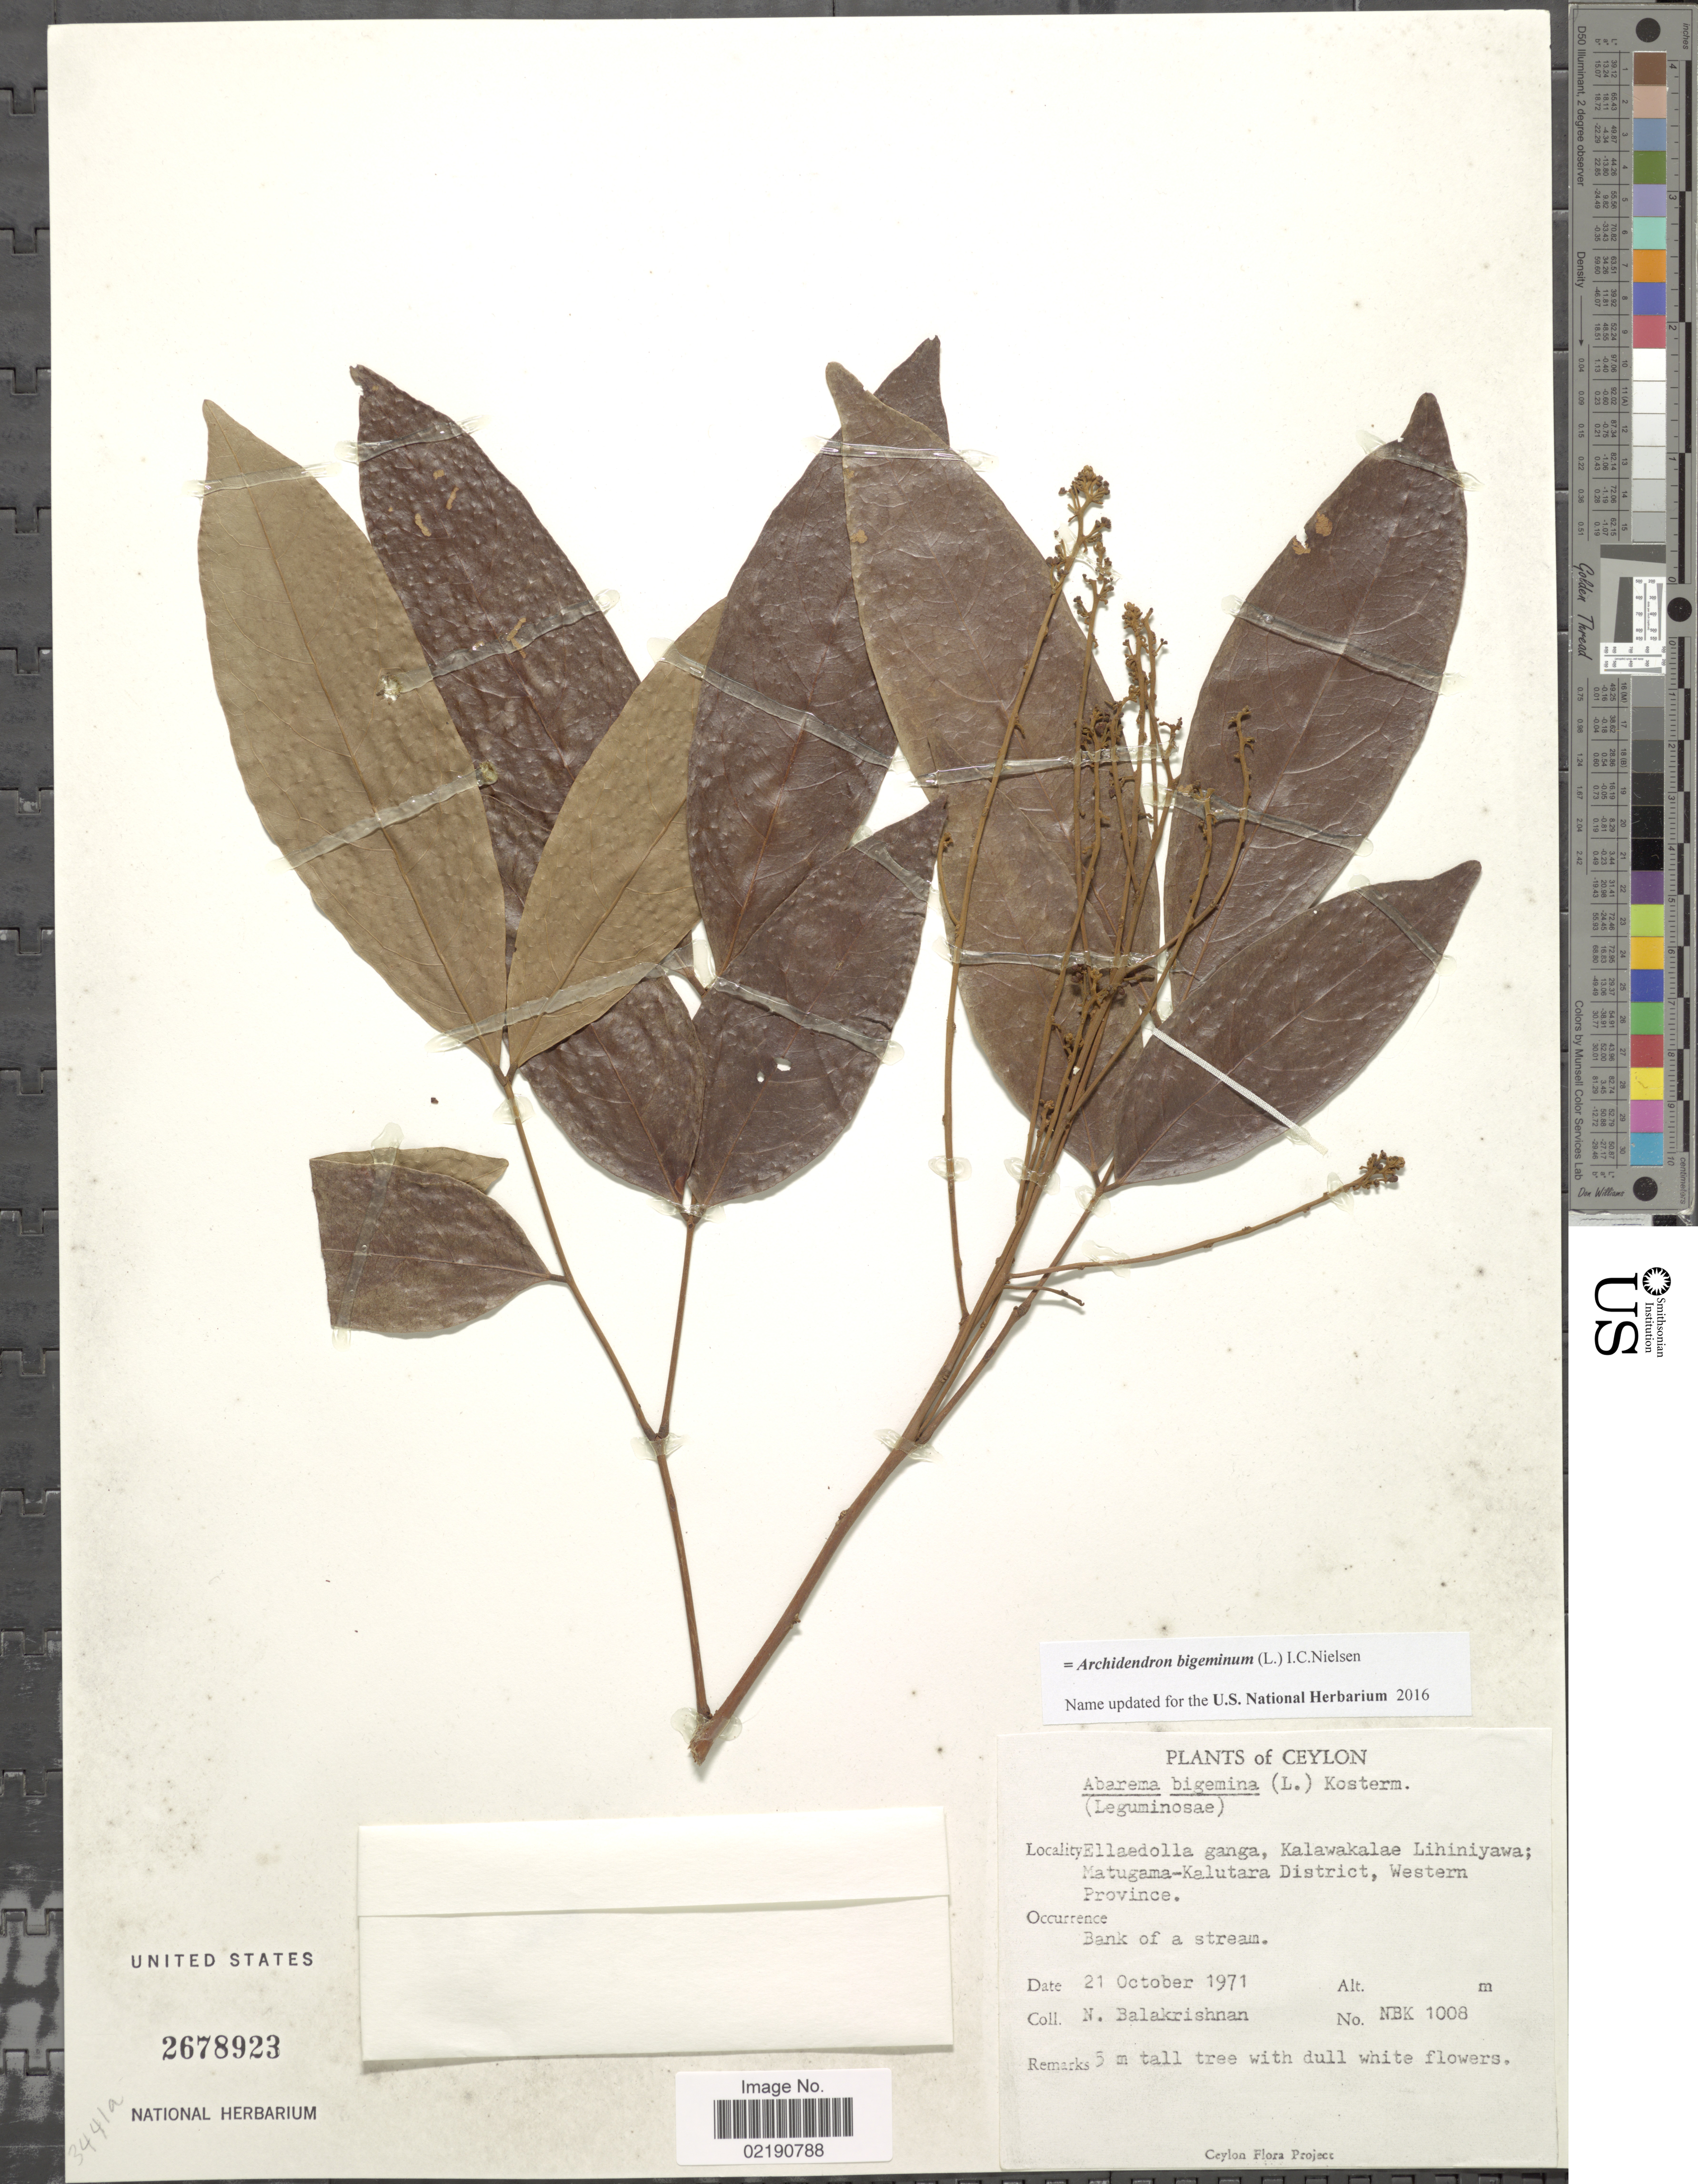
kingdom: Plantae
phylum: Tracheophyta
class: Magnoliopsida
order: Fabales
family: Fabaceae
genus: Archidendron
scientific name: Archidendron bigeminum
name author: I.C. Nielsen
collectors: N. Balakrishnan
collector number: NBK1008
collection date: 1971-10-21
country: Sri Lanka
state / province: Western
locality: Ceylon, Ellaedolla ganga, Kalawakalae Lihiniyawa, Matugama-Kalutara District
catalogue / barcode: US 2678923